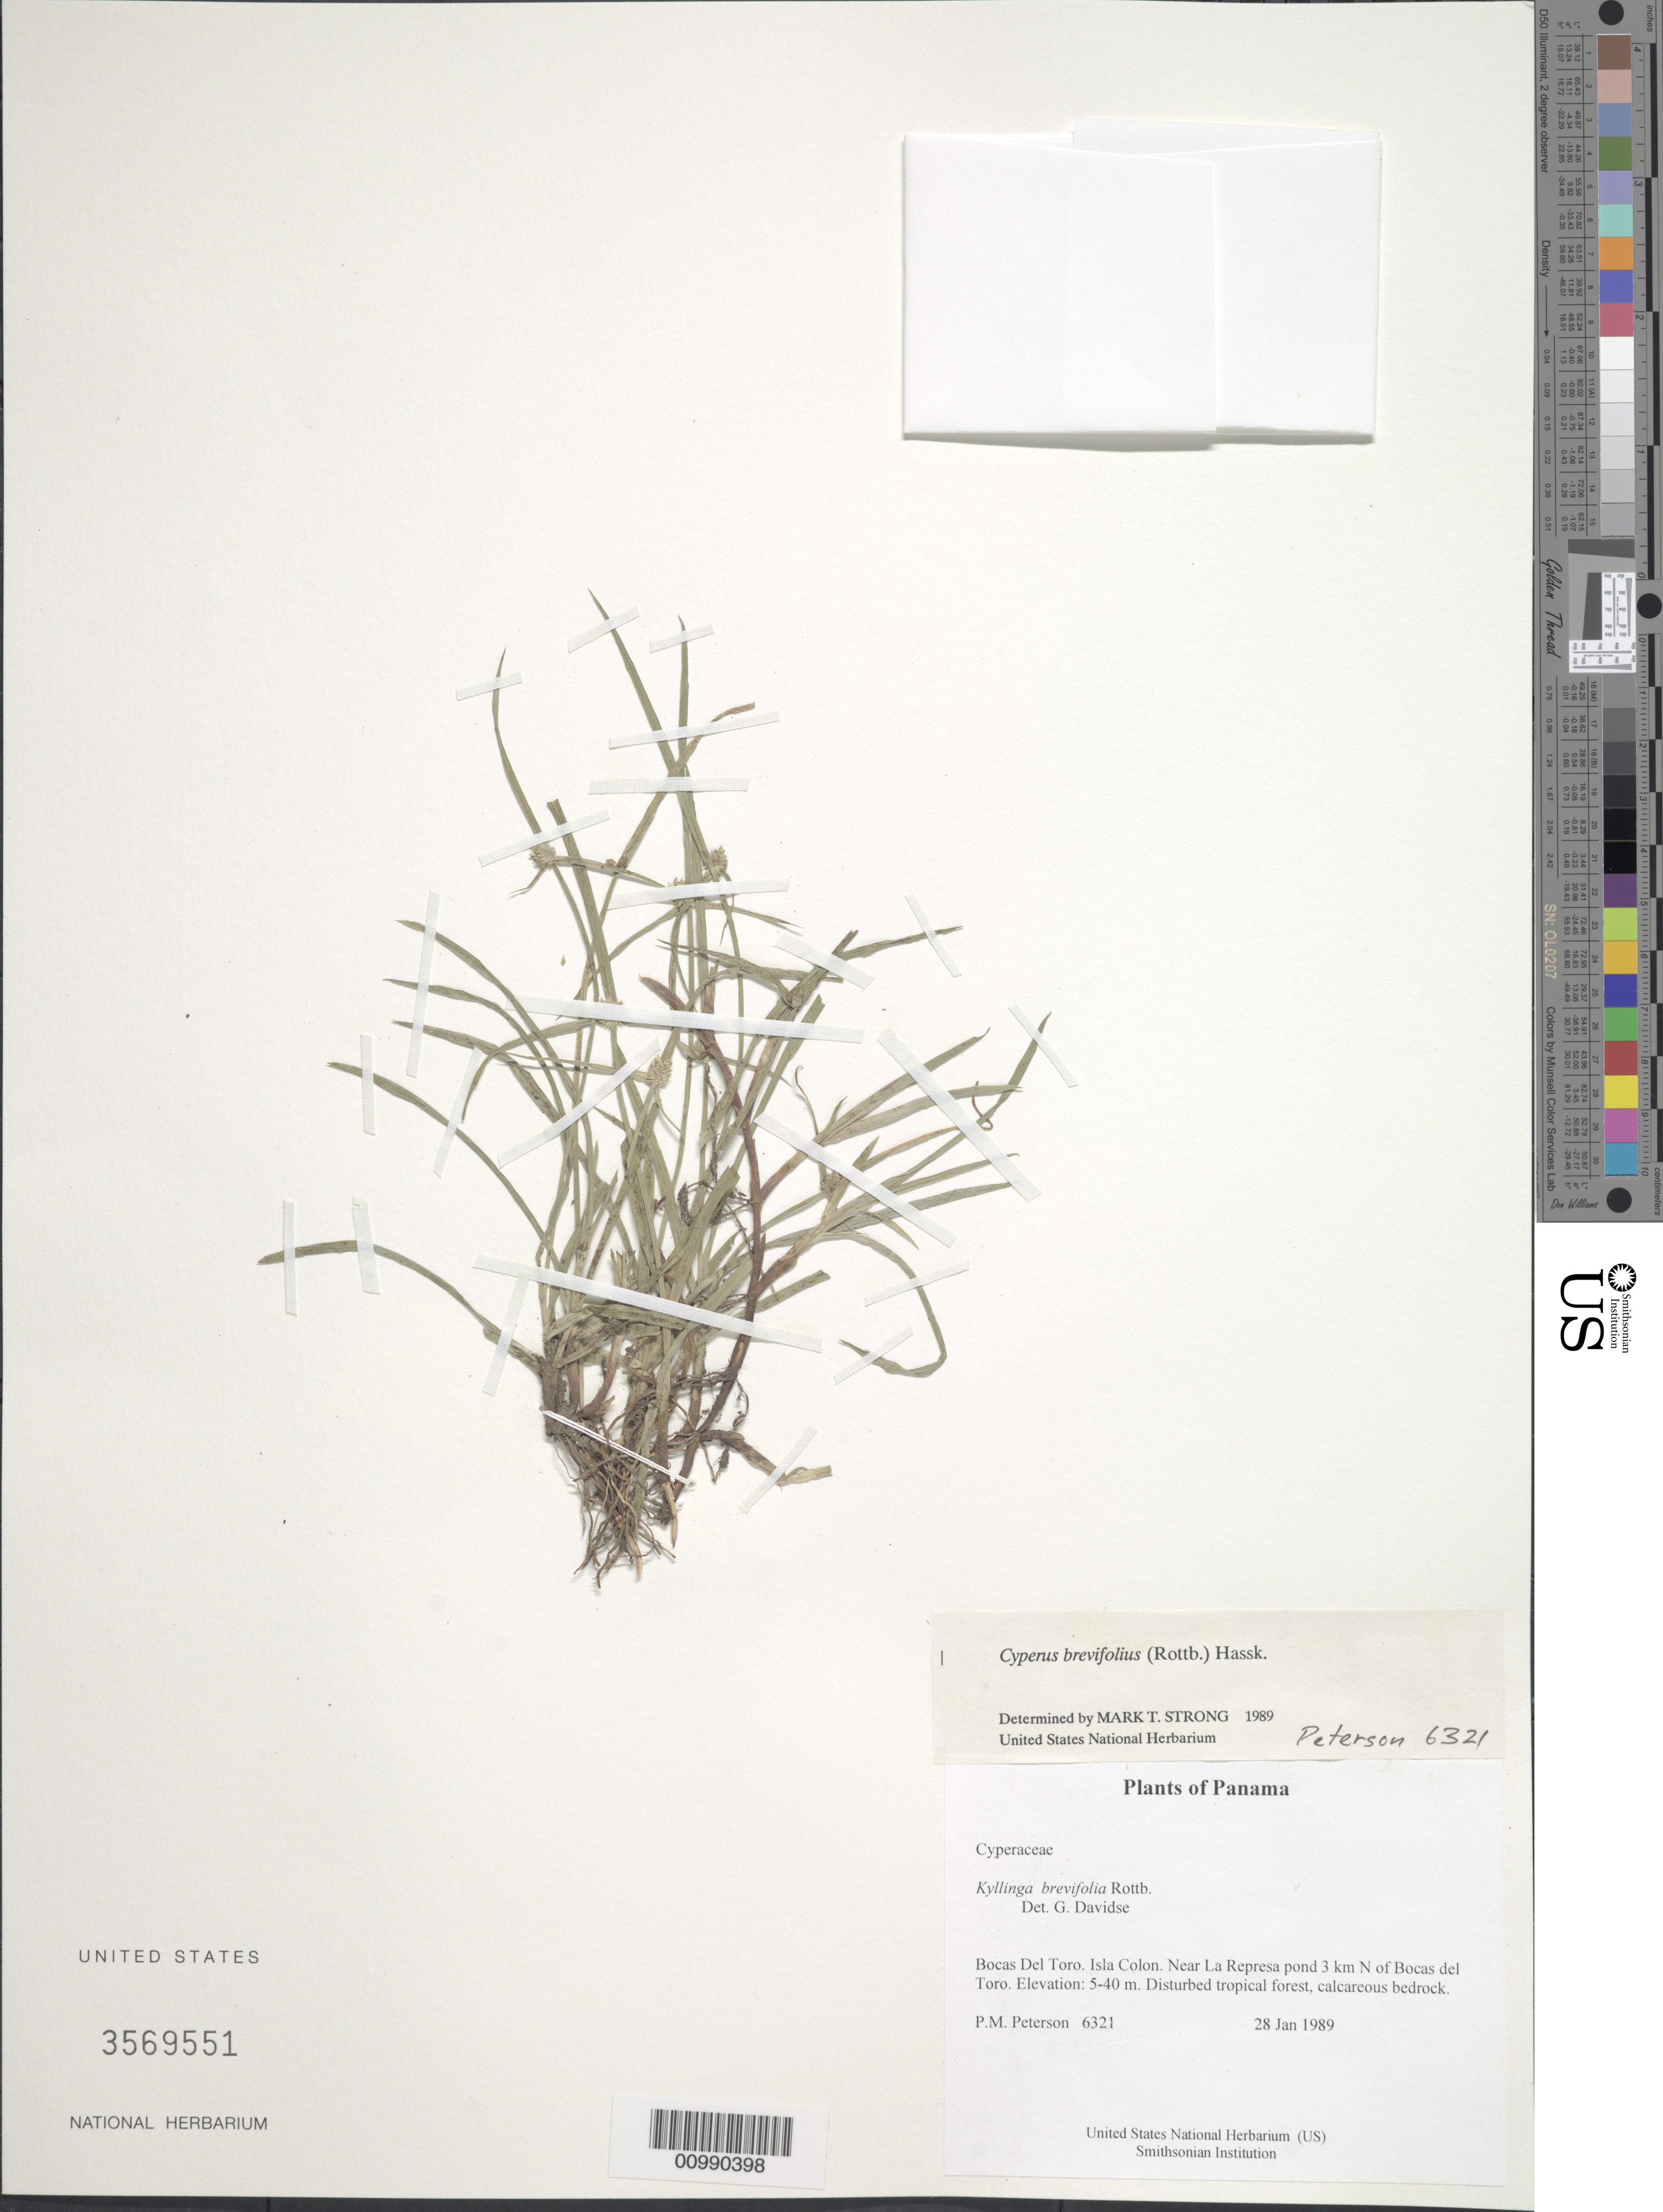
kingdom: Plantae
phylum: Tracheophyta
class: Liliopsida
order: Poales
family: Cyperaceae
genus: Cyperus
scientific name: Cyperus brevifolius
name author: (Rottb.) Hassk.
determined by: Strong, M. T., (US), Smithsonian Institution - National Museum of Natural History (UNITED STATES)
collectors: P. M. Peterson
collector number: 06321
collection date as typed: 28 Jan 1989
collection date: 1989-01-28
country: Panama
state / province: Bocas del Toro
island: Colón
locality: Near La Represa pond 3 km N of Bocas del Toro.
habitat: Disturbed tropical forest, calcareous bedrock.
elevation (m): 5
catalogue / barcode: US 3569551